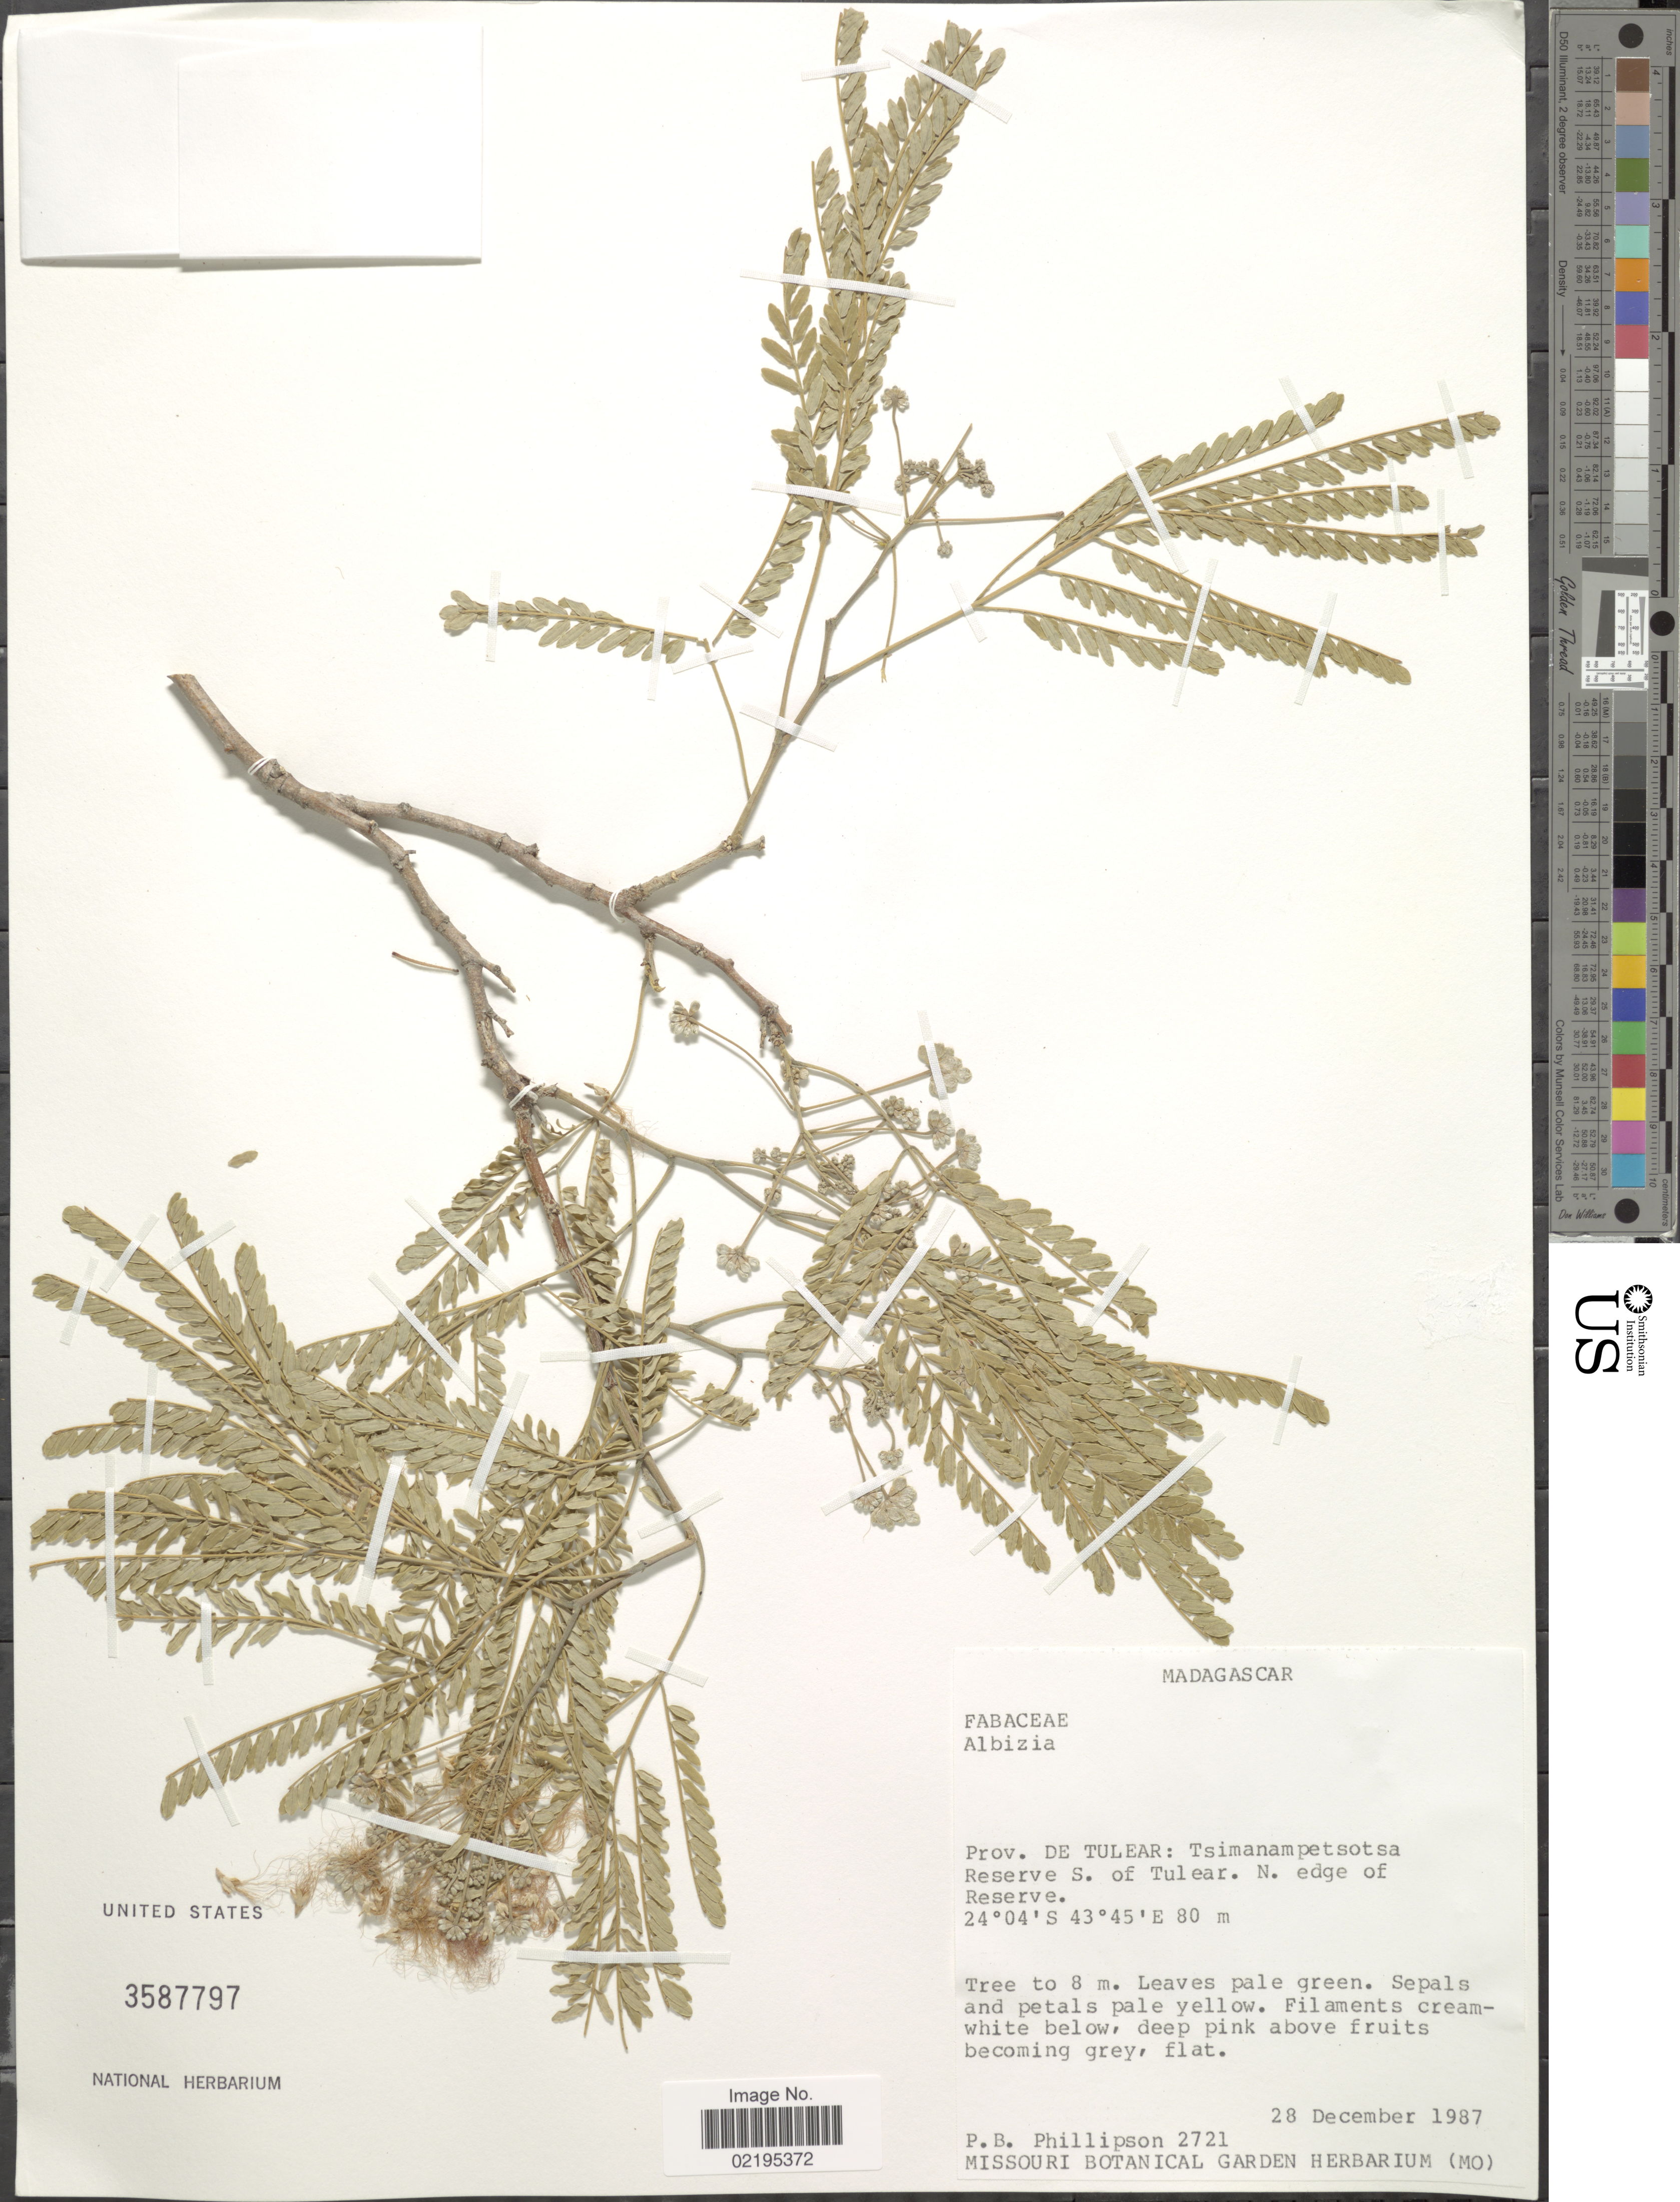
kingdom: Plantae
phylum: Tracheophyta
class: Magnoliopsida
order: Fabales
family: Fabaceae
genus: Albizia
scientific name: Albizia sp.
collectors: P. B. Phillipson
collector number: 2721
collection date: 1987-12-28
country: Madagascar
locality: Prov. De Tulear: Tsimanampetsotsa Reserve S. of Tulear N edge of Reserve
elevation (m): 80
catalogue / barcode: US 3587797